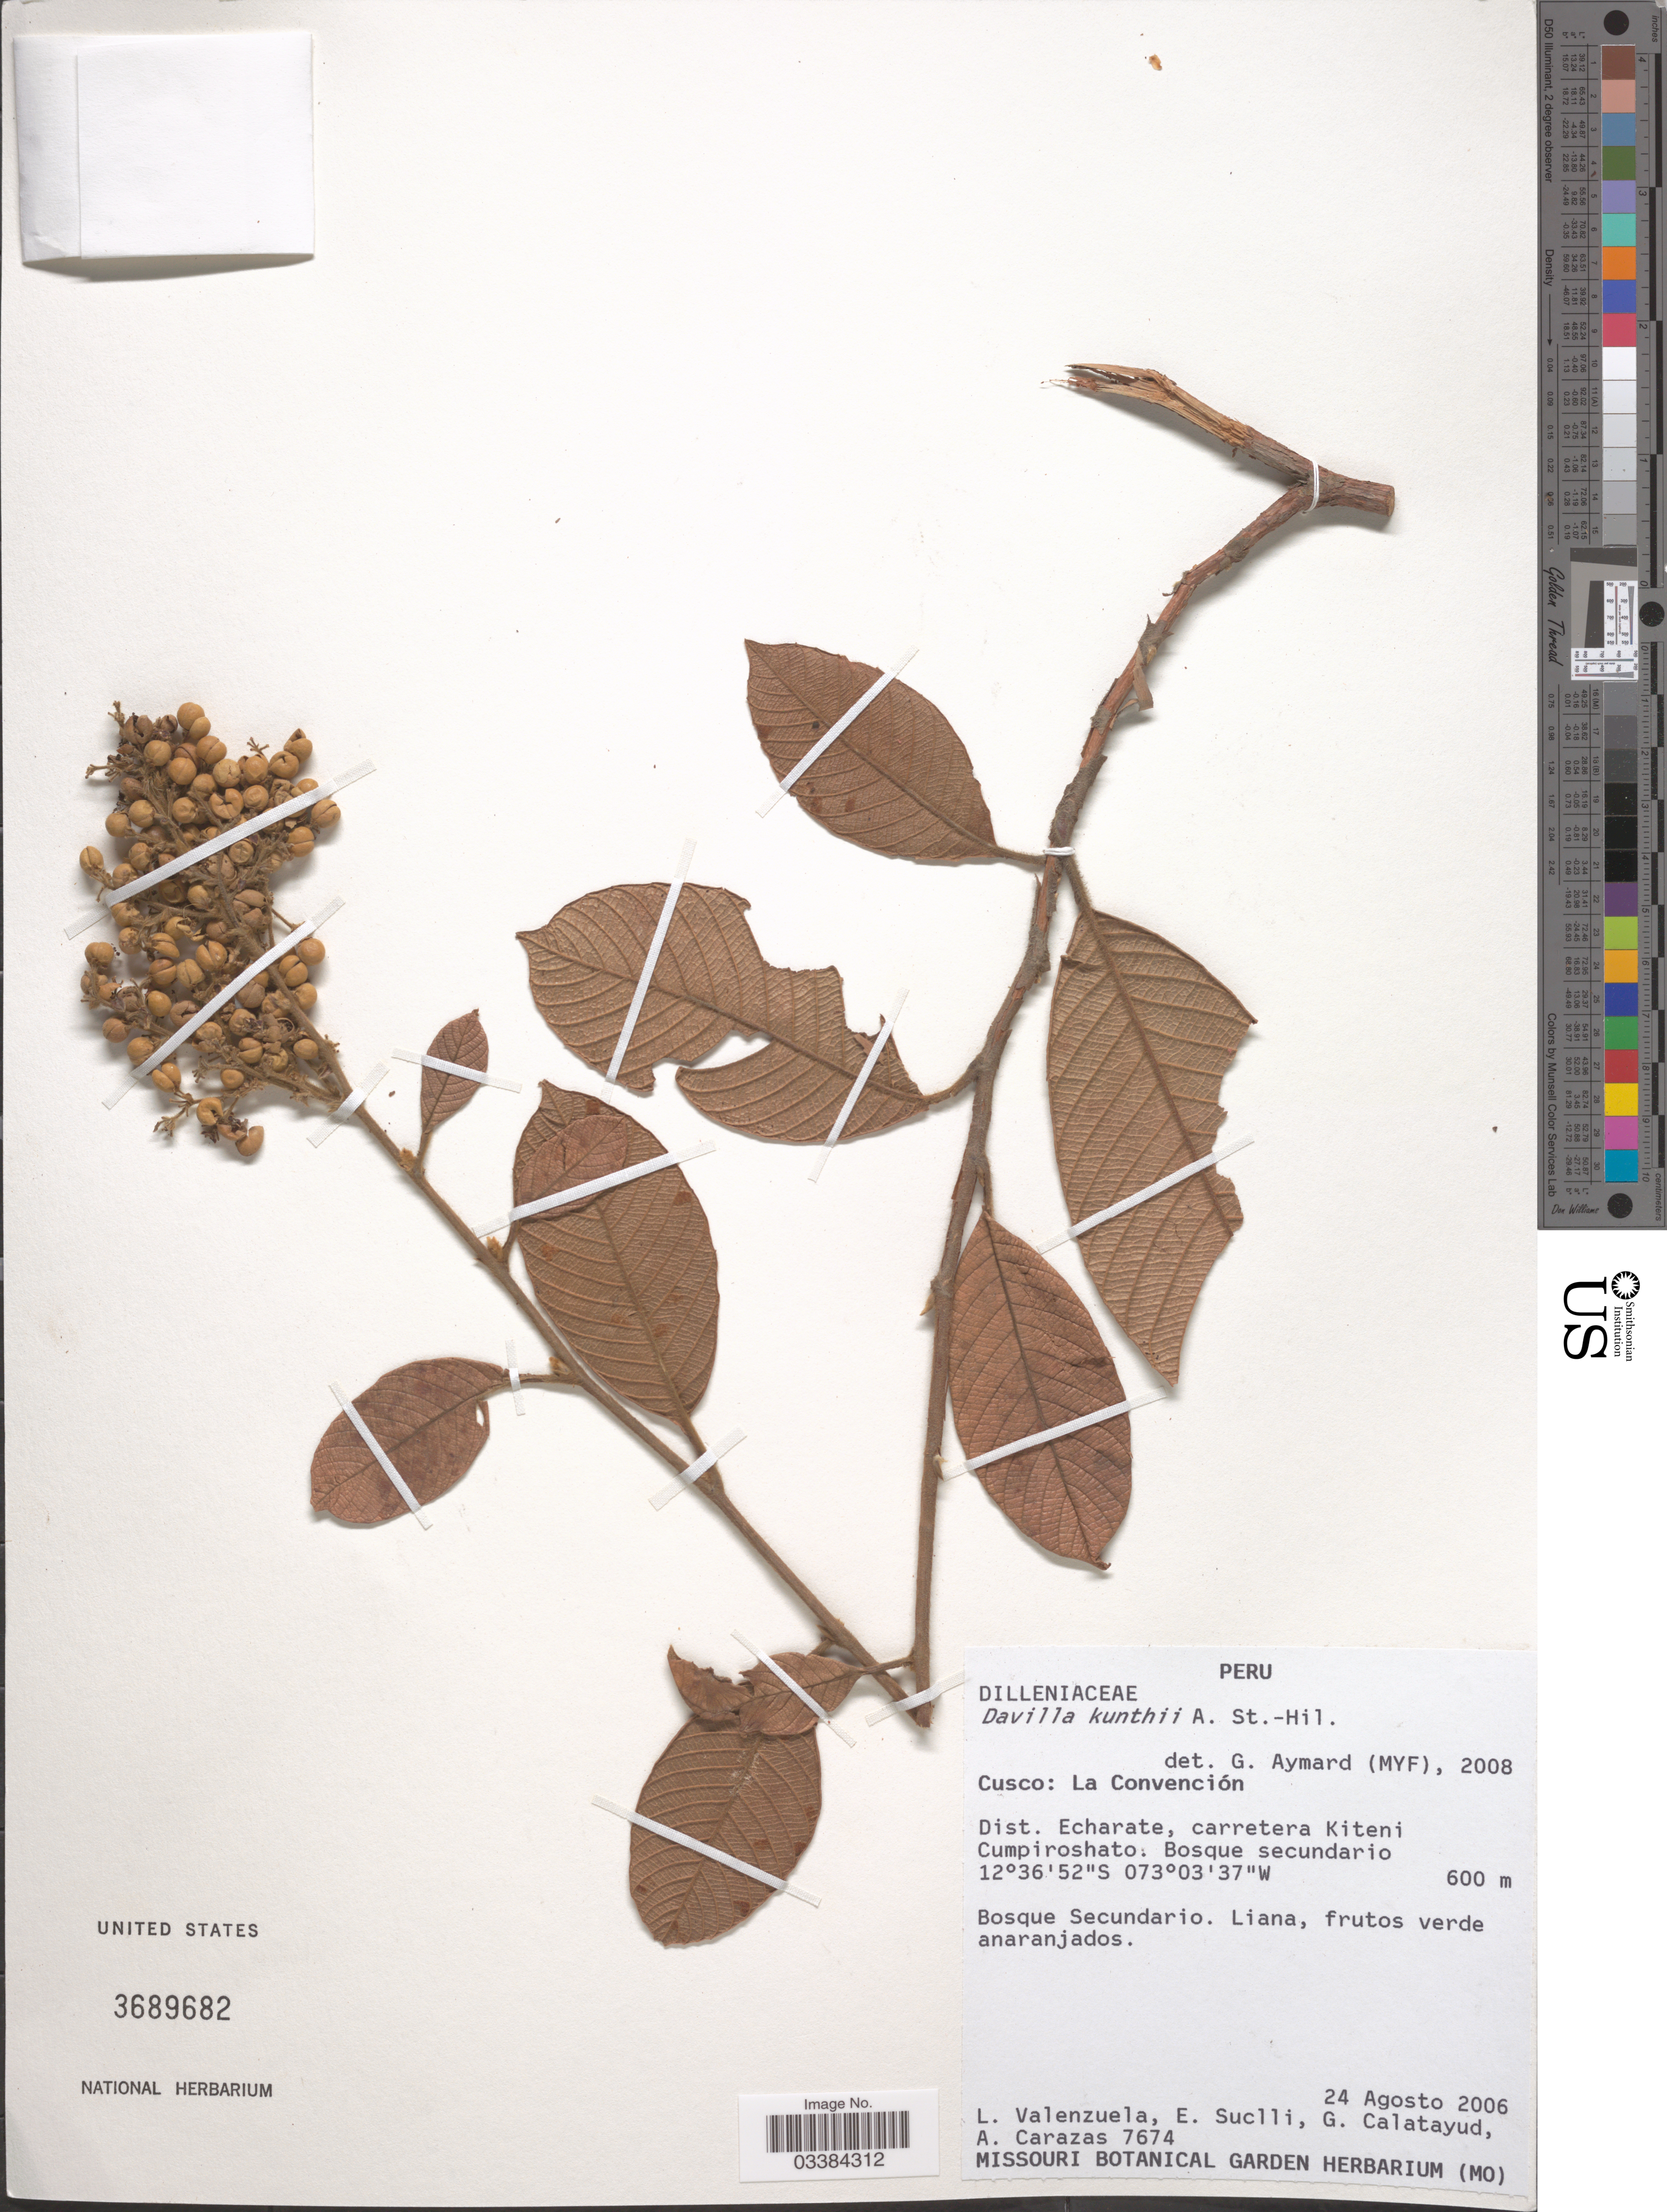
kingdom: Plantae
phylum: Tracheophyta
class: Magnoliopsida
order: Dilleniales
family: Dilleniaceae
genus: Davilla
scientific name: Davilla kunthii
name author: A. St.-Hil.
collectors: L. Valenzuela, E. Suclli, G. Calatayud & A. Carazas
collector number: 7674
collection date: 2006-08-24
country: Peru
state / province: Cusco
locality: La Convención. Dist. Echarate, carretera Kiteni Cumpiroshato.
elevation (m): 600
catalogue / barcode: US 3689682